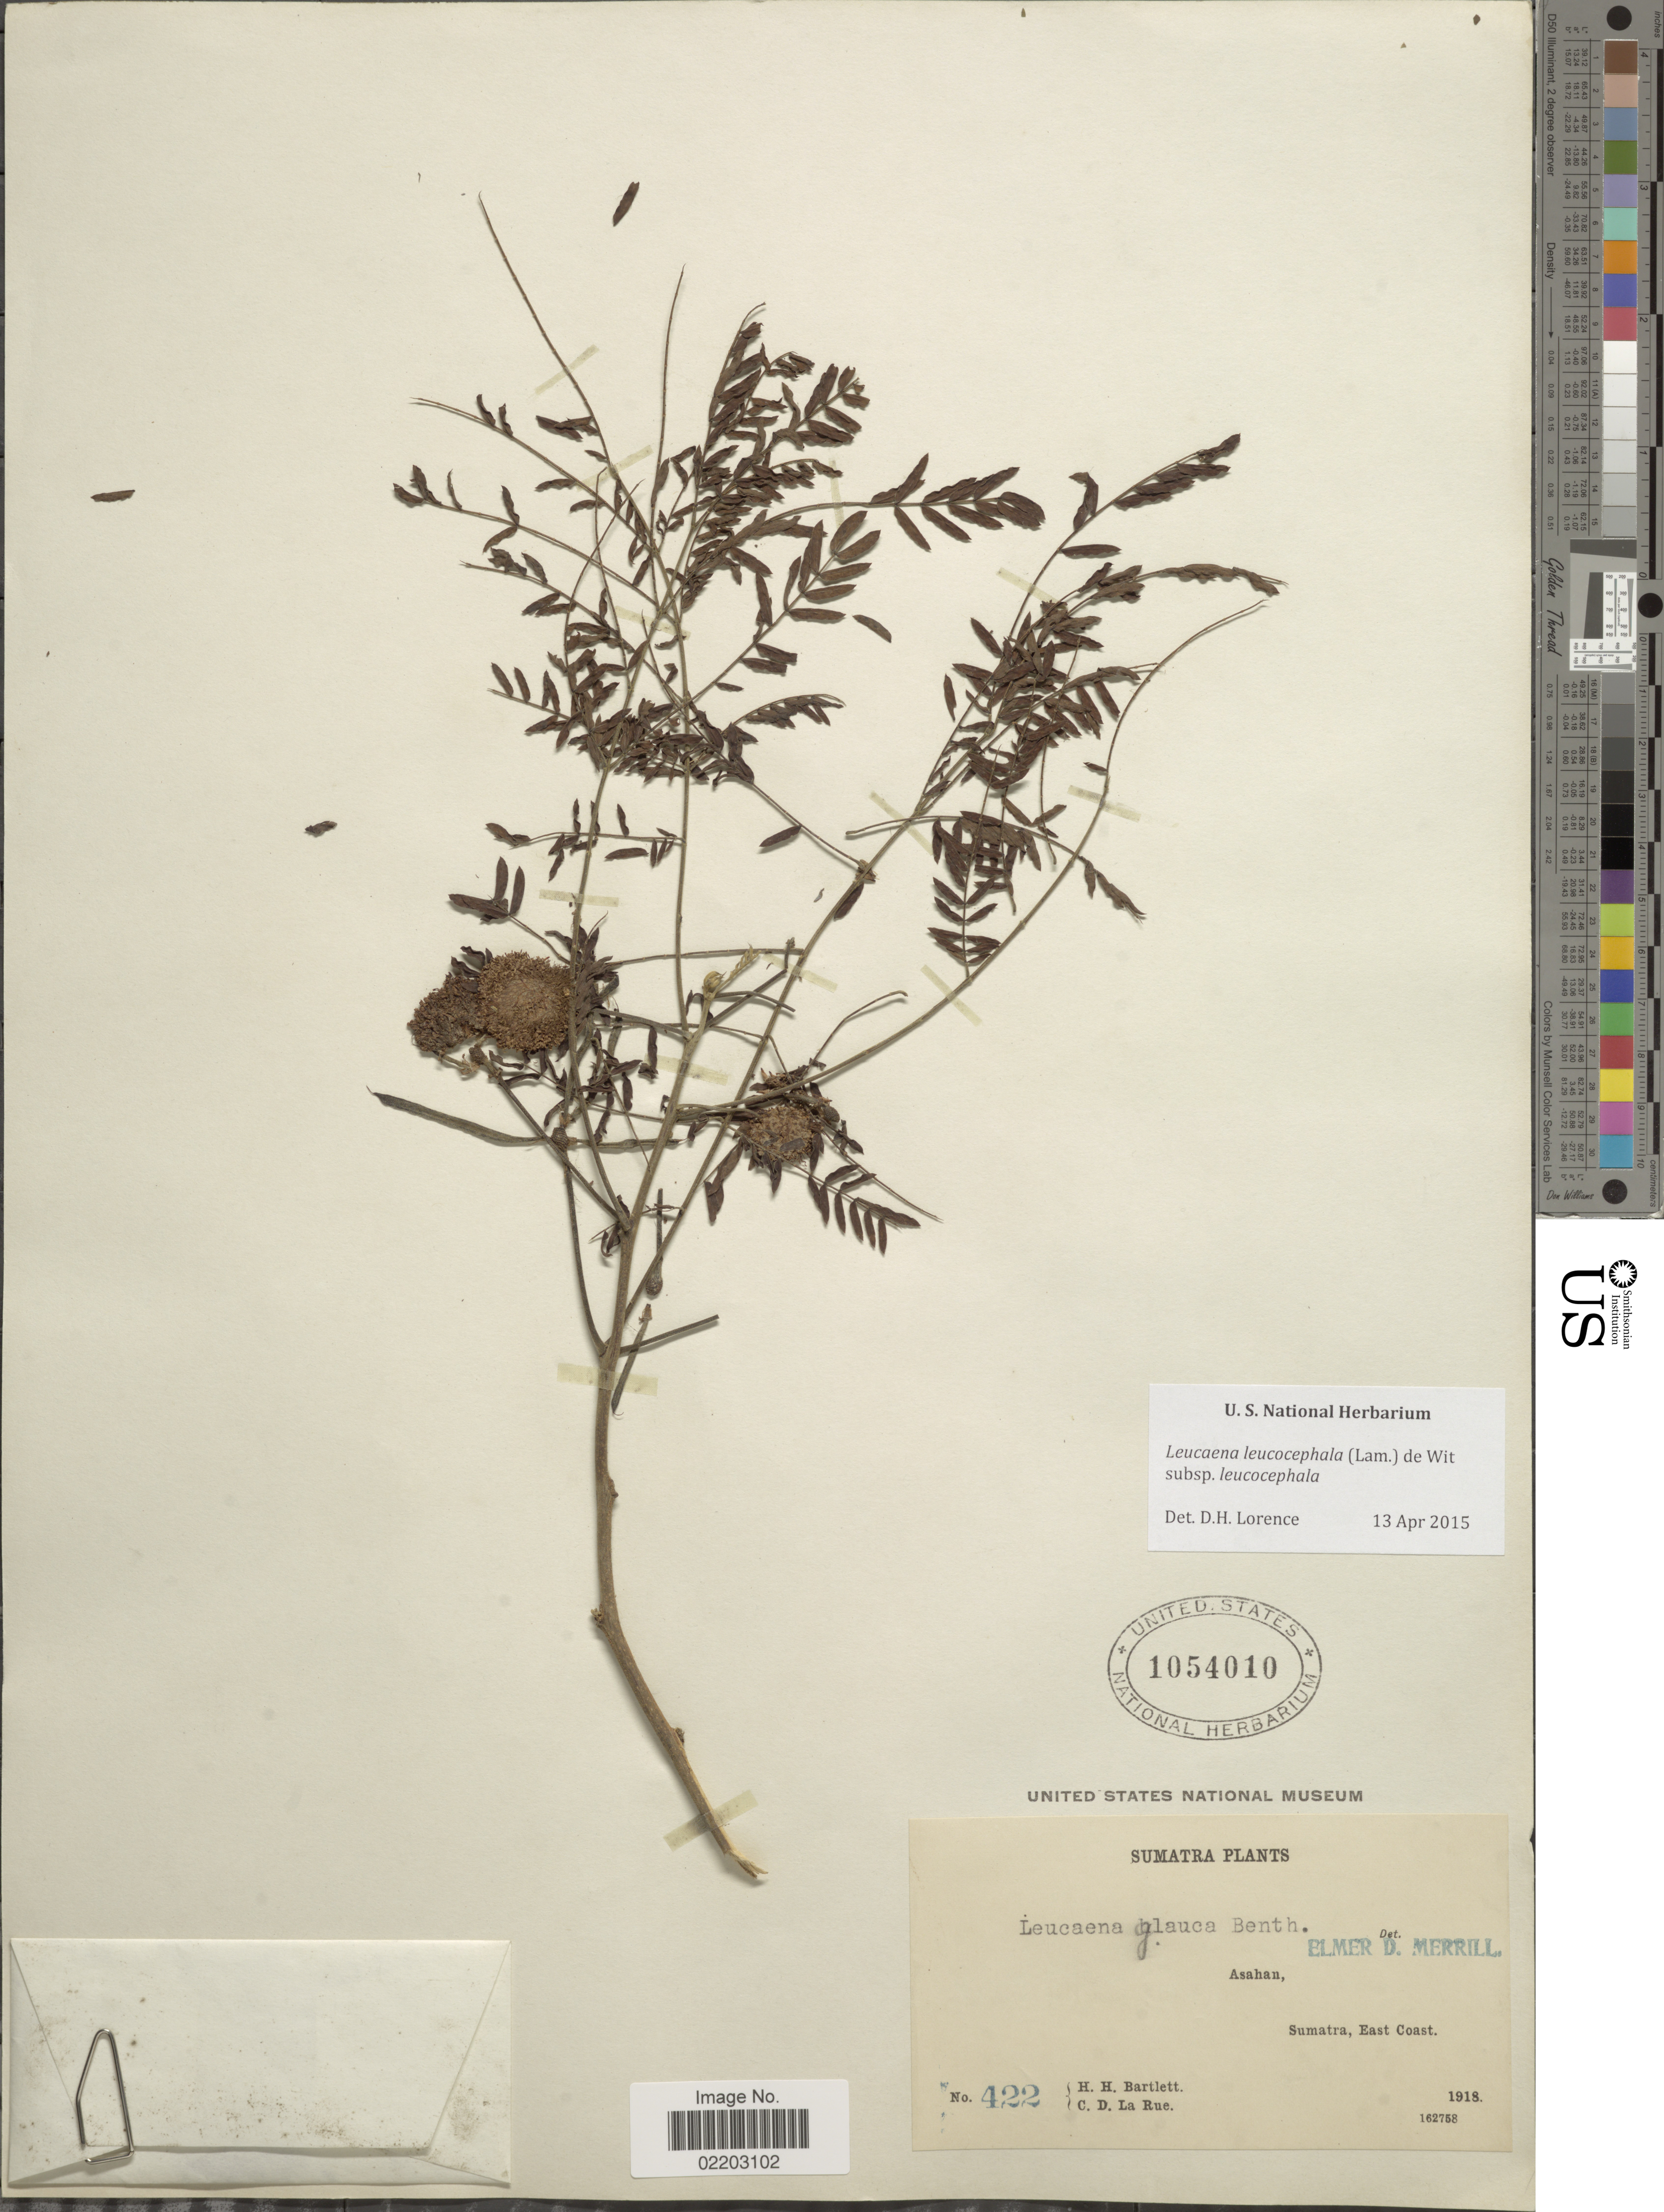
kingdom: Plantae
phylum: Tracheophyta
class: Magnoliopsida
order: Fabales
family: Fabaceae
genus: Leucaena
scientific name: Leucaena leucocephala subsp. leucocephala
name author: (Lam.) de Wit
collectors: H. H. Bartlett & C. La Rue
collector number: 422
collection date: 1918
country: Indonesia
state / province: Sumatra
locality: Sumatra Plants. Sumatra, East Coast.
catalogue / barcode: US 1054010